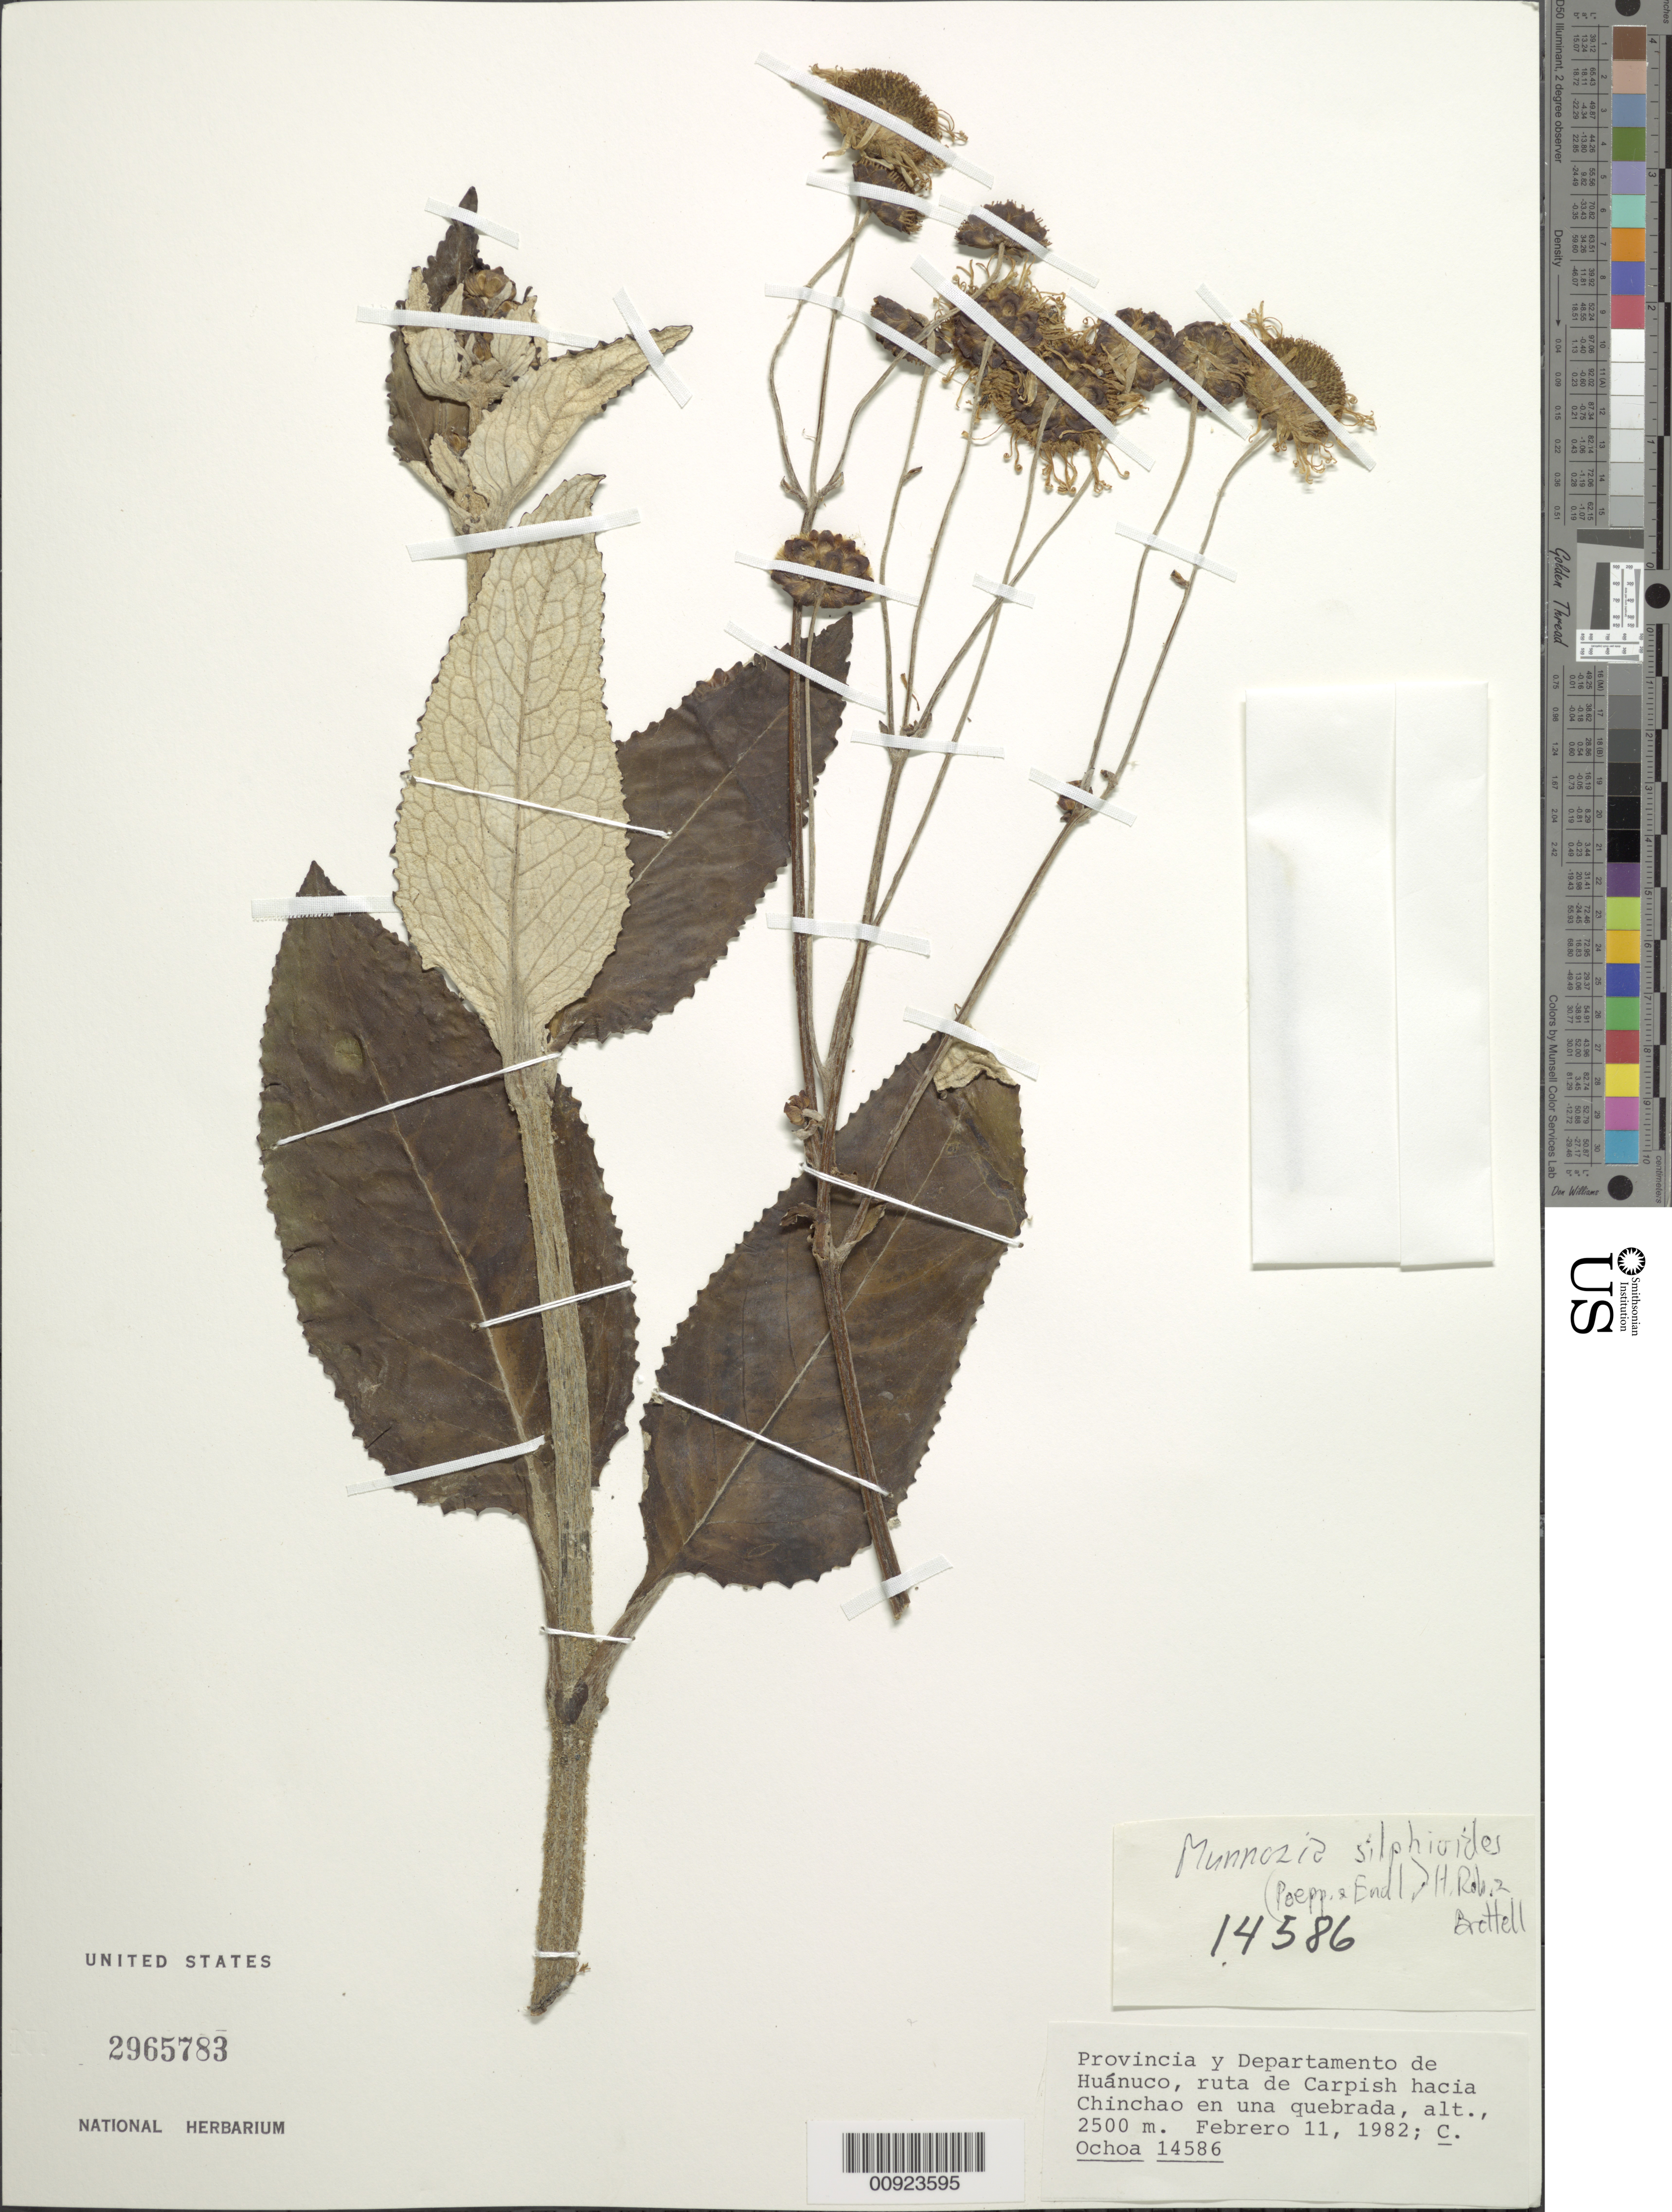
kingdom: Plantae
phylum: Tracheophyta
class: Magnoliopsida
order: Asterales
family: Asteraceae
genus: Munnozia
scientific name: Munnozia silphioides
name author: (Poepp. & Endl.) H. Rob. & Brettell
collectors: C. Ochoa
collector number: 14586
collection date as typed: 11 February 1982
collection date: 1982-02-11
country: Peru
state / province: Huánuco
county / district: Huánuco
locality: Ruta de Carpish hacia Chinchao en una quebrada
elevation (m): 2500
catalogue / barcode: US 2965783